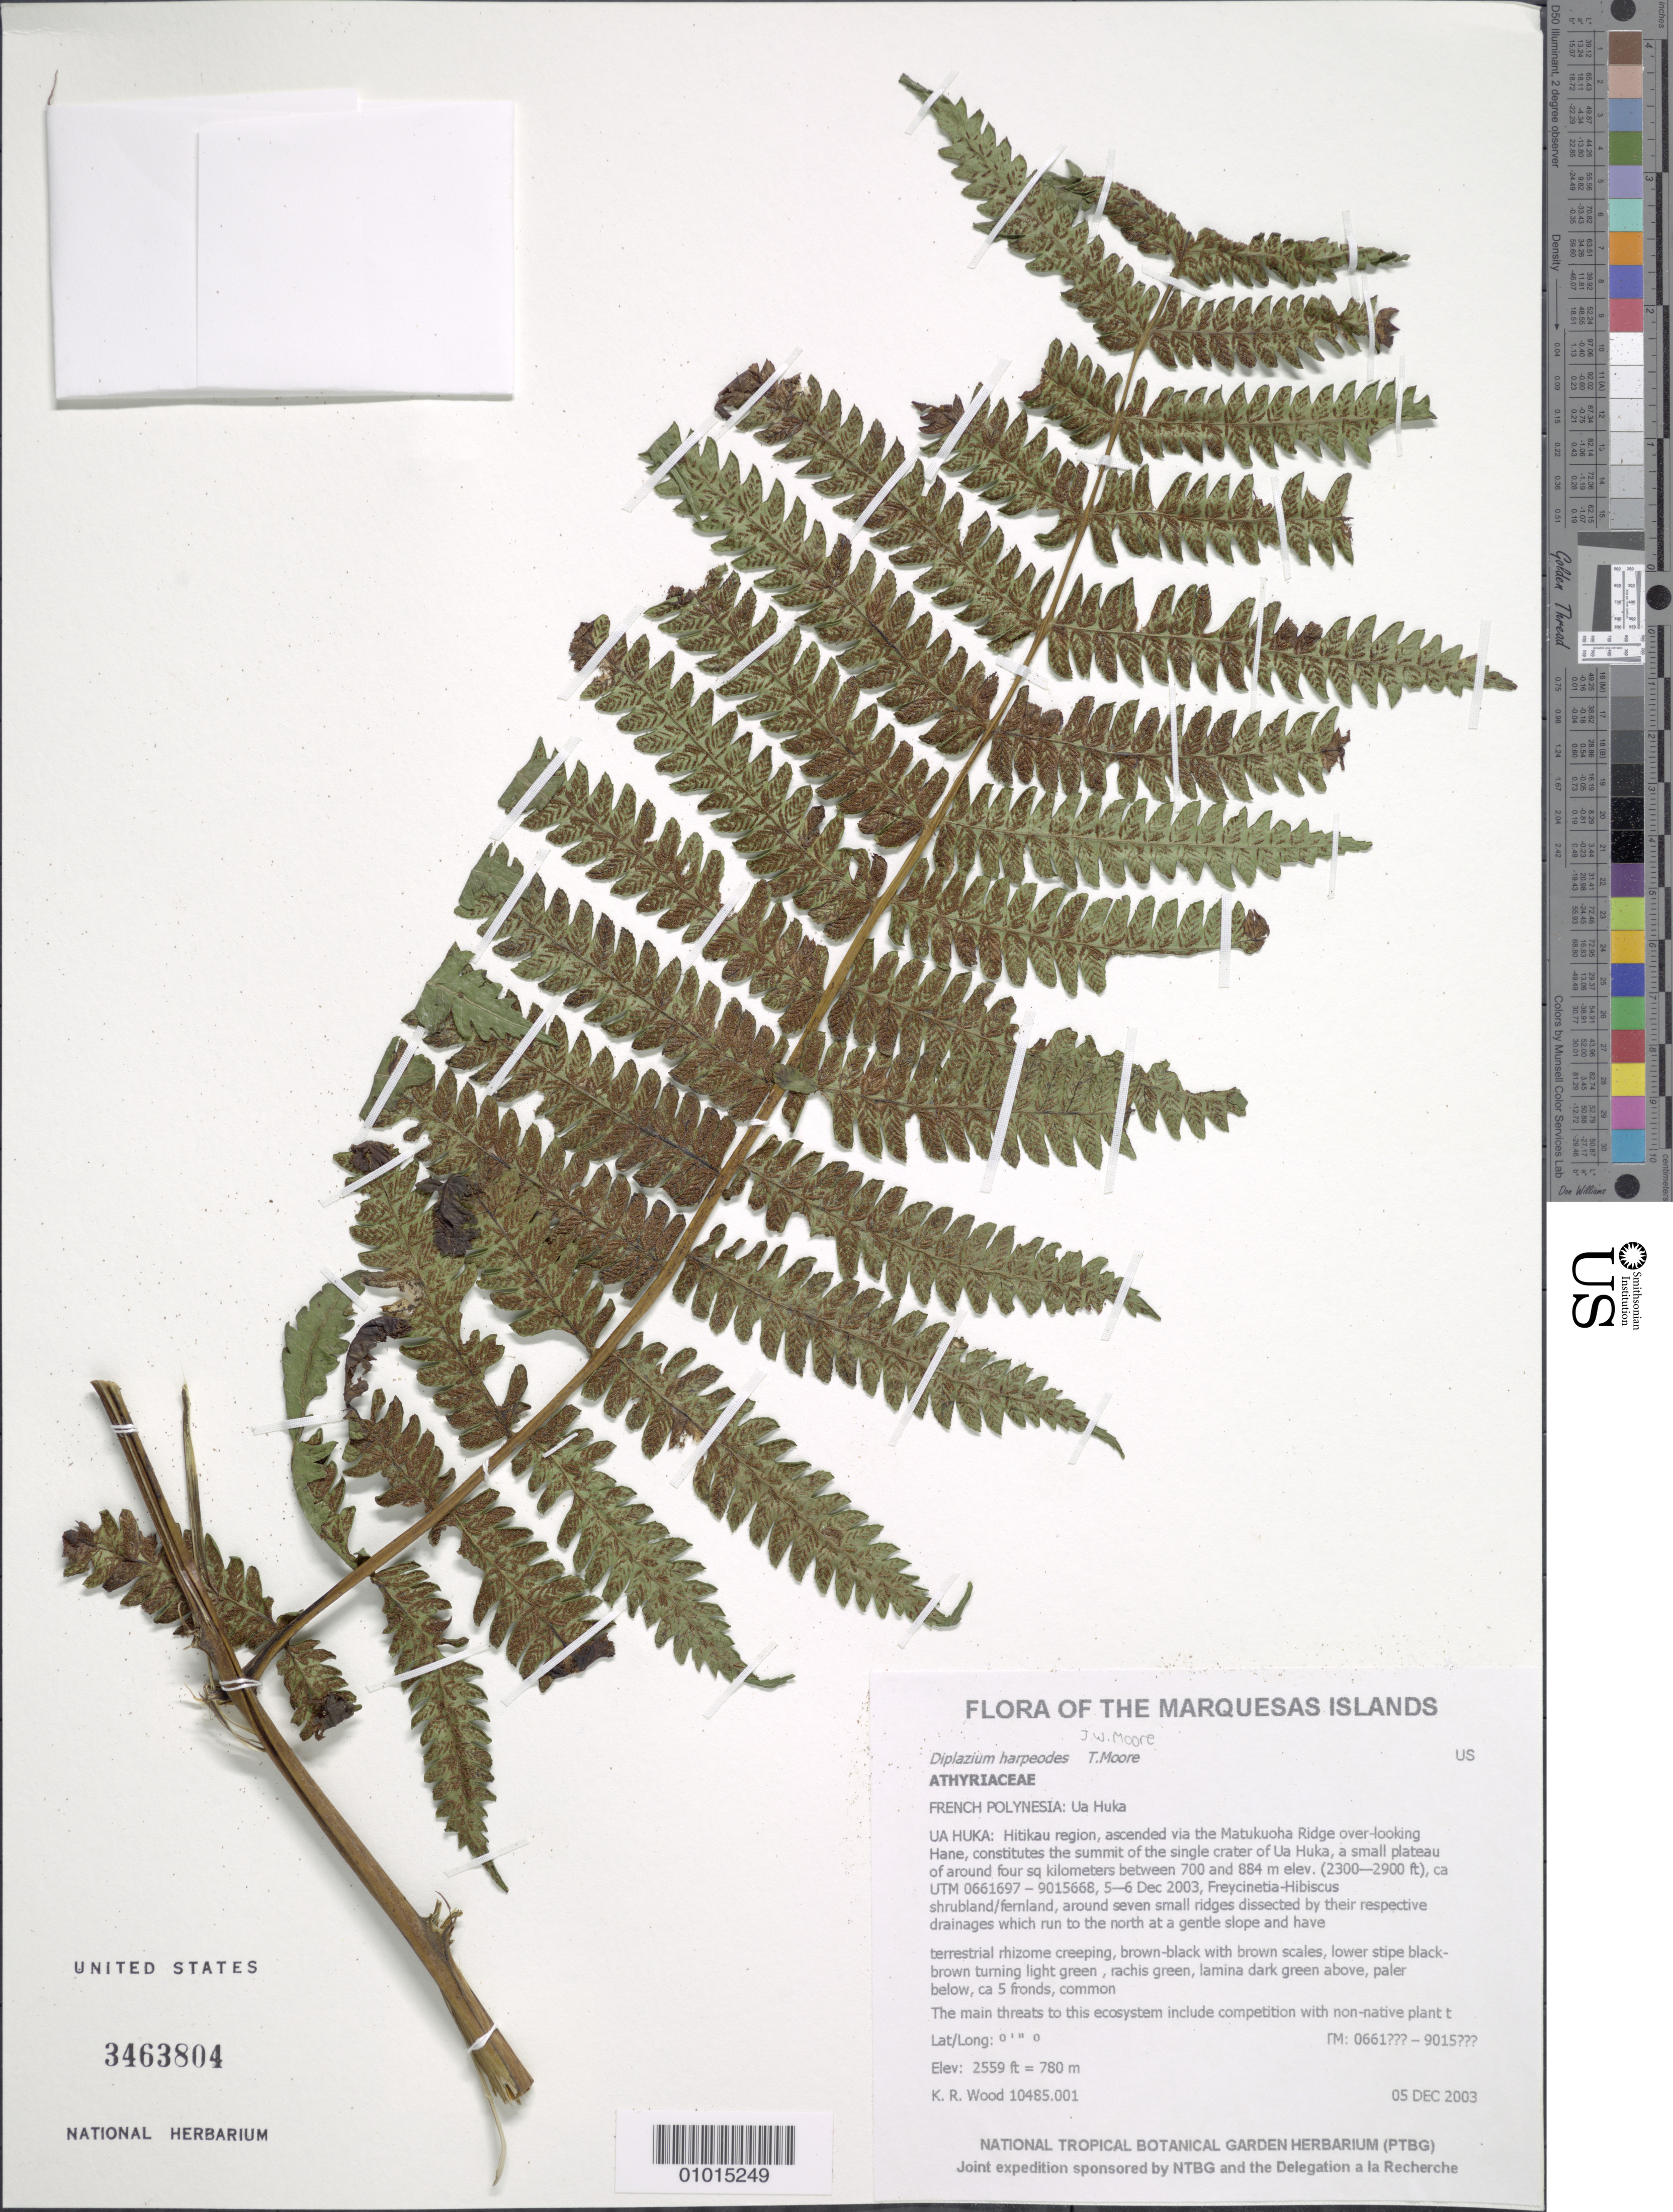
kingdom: Plantae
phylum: Tracheophyta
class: Polypodiopsida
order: Polypodiales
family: Athyriaceae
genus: Diplazium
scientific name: Diplazium harpeodes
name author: T. Moore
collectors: K. R. Wood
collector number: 10485.001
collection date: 2003-12-05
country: French Polynesia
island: Ua Huka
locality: Hitikau region, ascended via the Matukuoha Ridge over-looking Hane, constitutes the summit of the single crater of Ua Huka, a small plateau of around four sq kilometers between 700 and 884 m elev.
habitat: Freycinetia - Hibiscus shrubland/fernland, around 7 small ridges dissected by their respective drainages which run to the north at a gentle slope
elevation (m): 780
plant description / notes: Competition with non-native plant taxa or animals that could make their way up from the lower regions. The area should be biologically monitored periodically for any such threats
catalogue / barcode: US 3463804